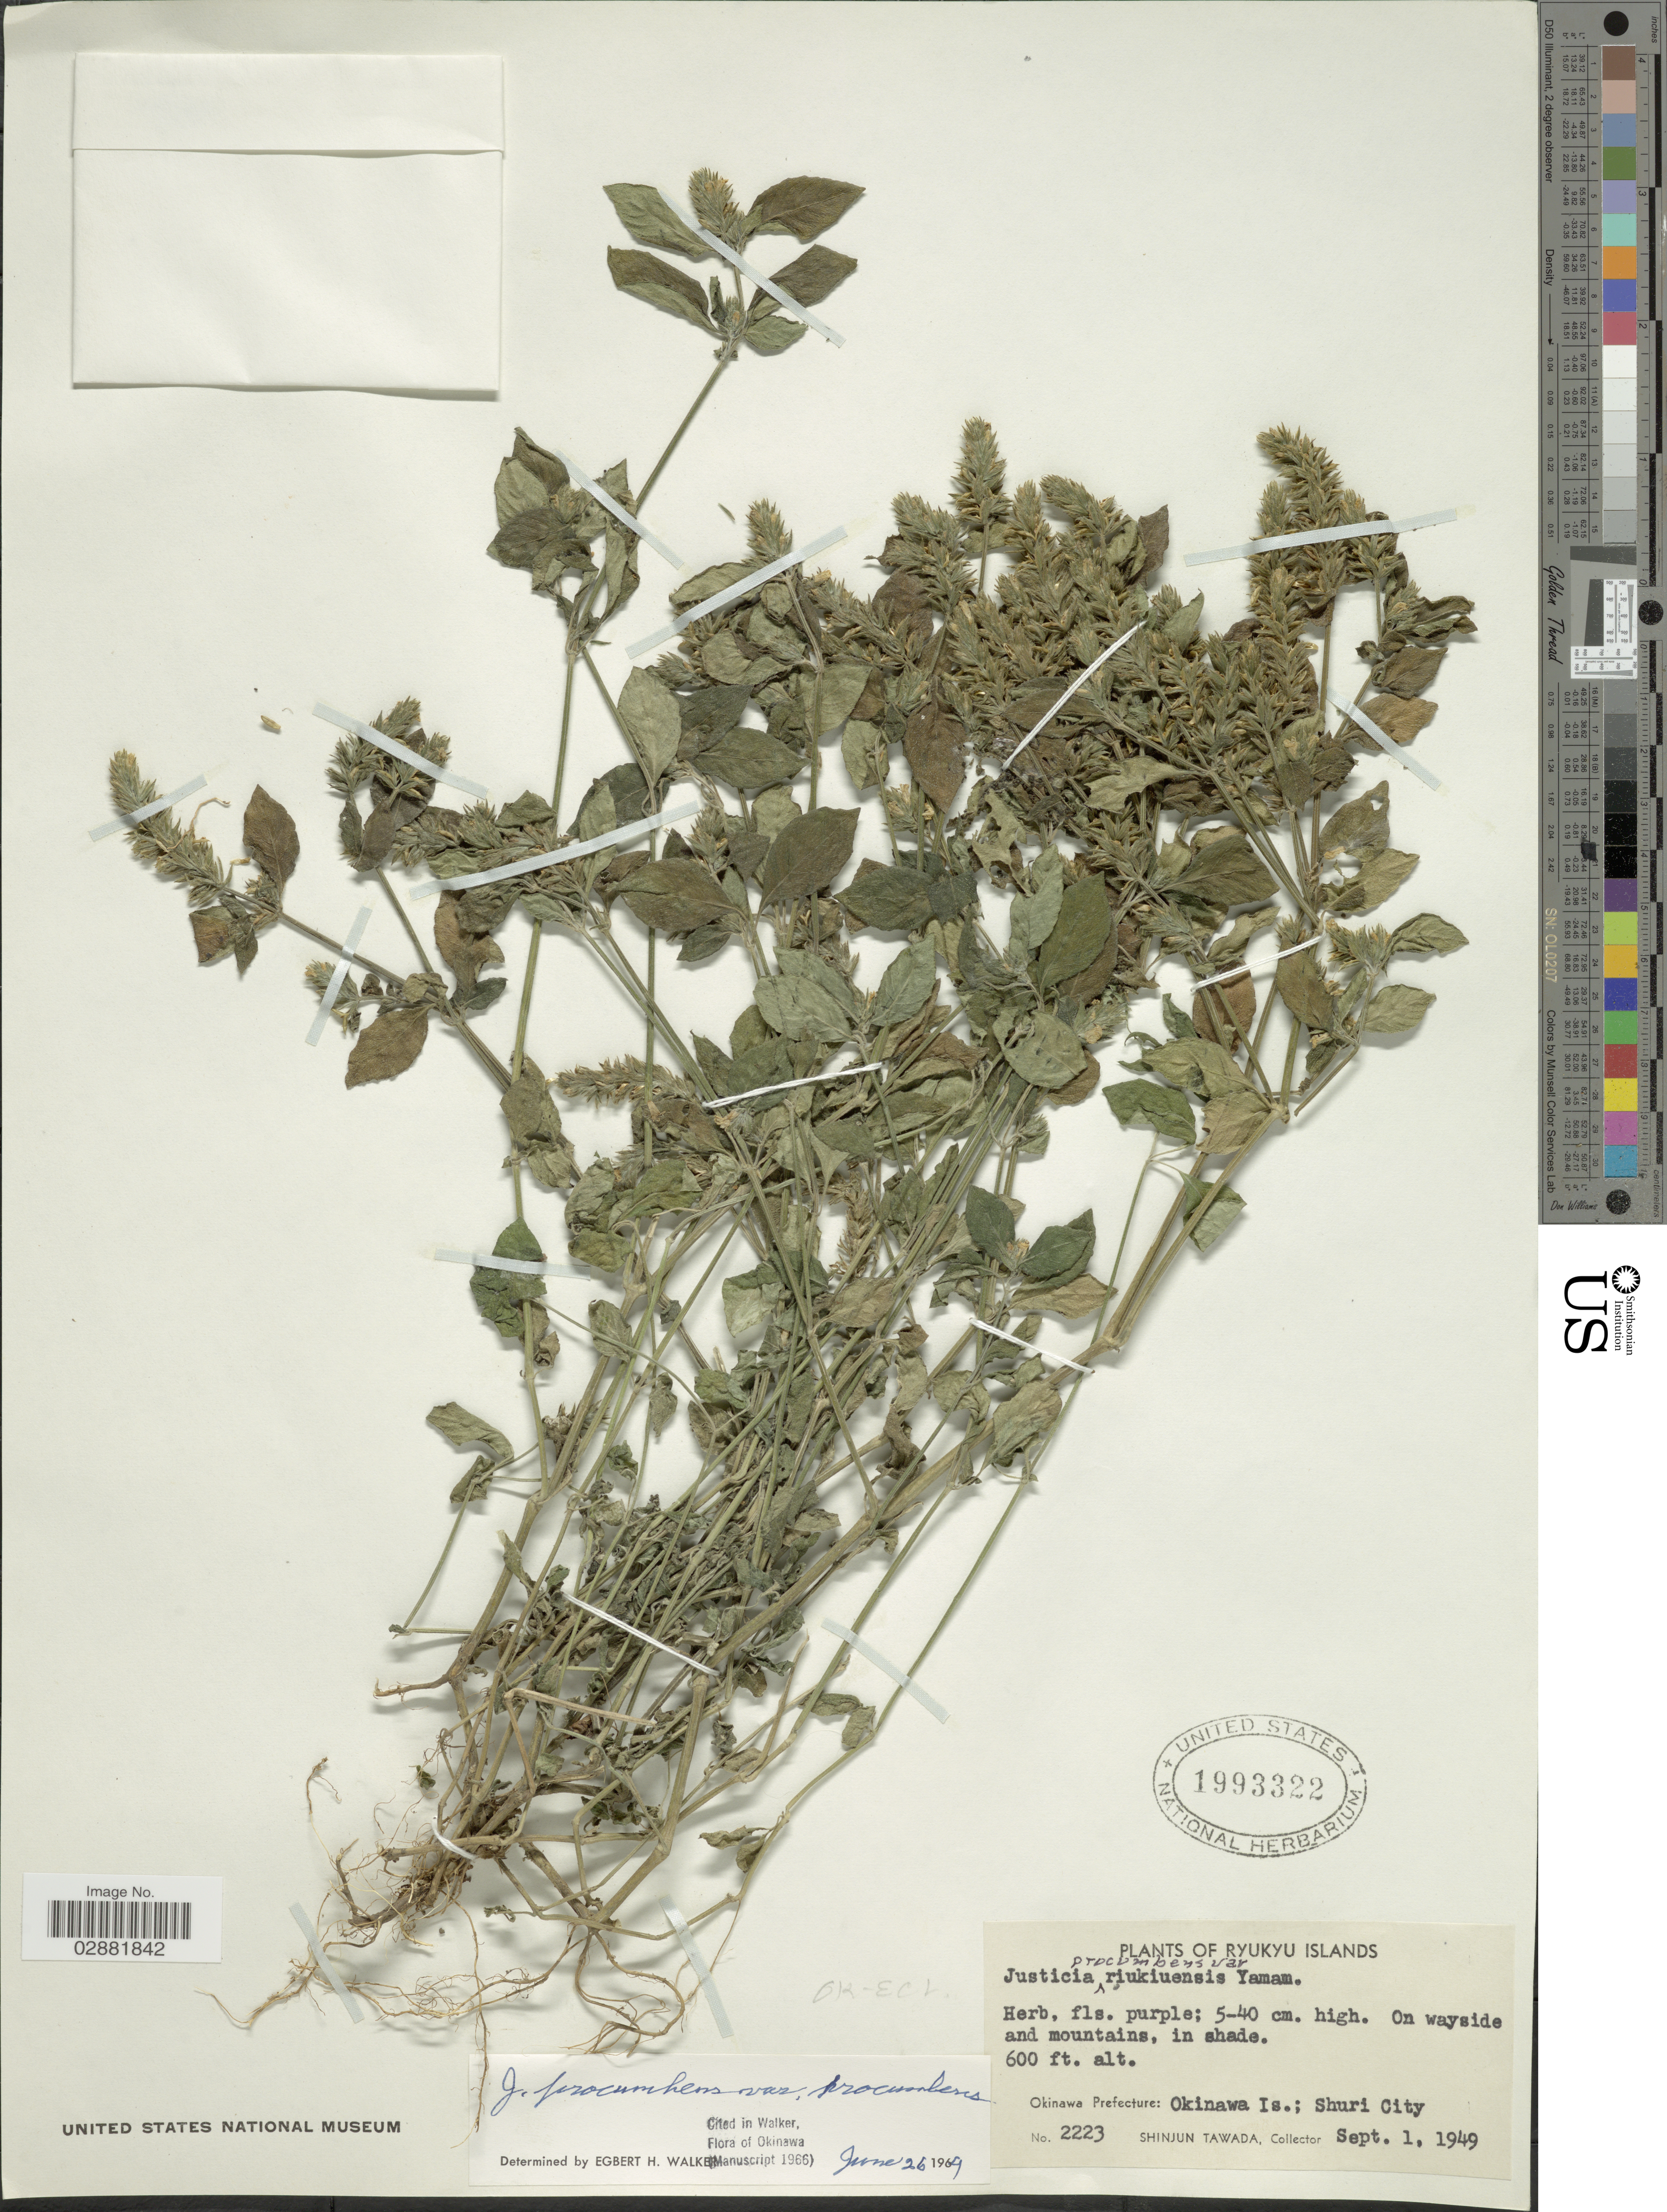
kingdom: Plantae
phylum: Tracheophyta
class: Magnoliopsida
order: Lamiales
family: Acanthaceae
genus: Justicia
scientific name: Justicia procumbens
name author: L.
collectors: S. Tawada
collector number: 2223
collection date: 1949-09-01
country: Japan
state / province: Okinawa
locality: Ryukyu Islands, Okinawa Prefecture, Okinawa Is., Shuri City.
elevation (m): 183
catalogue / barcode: US 1993322